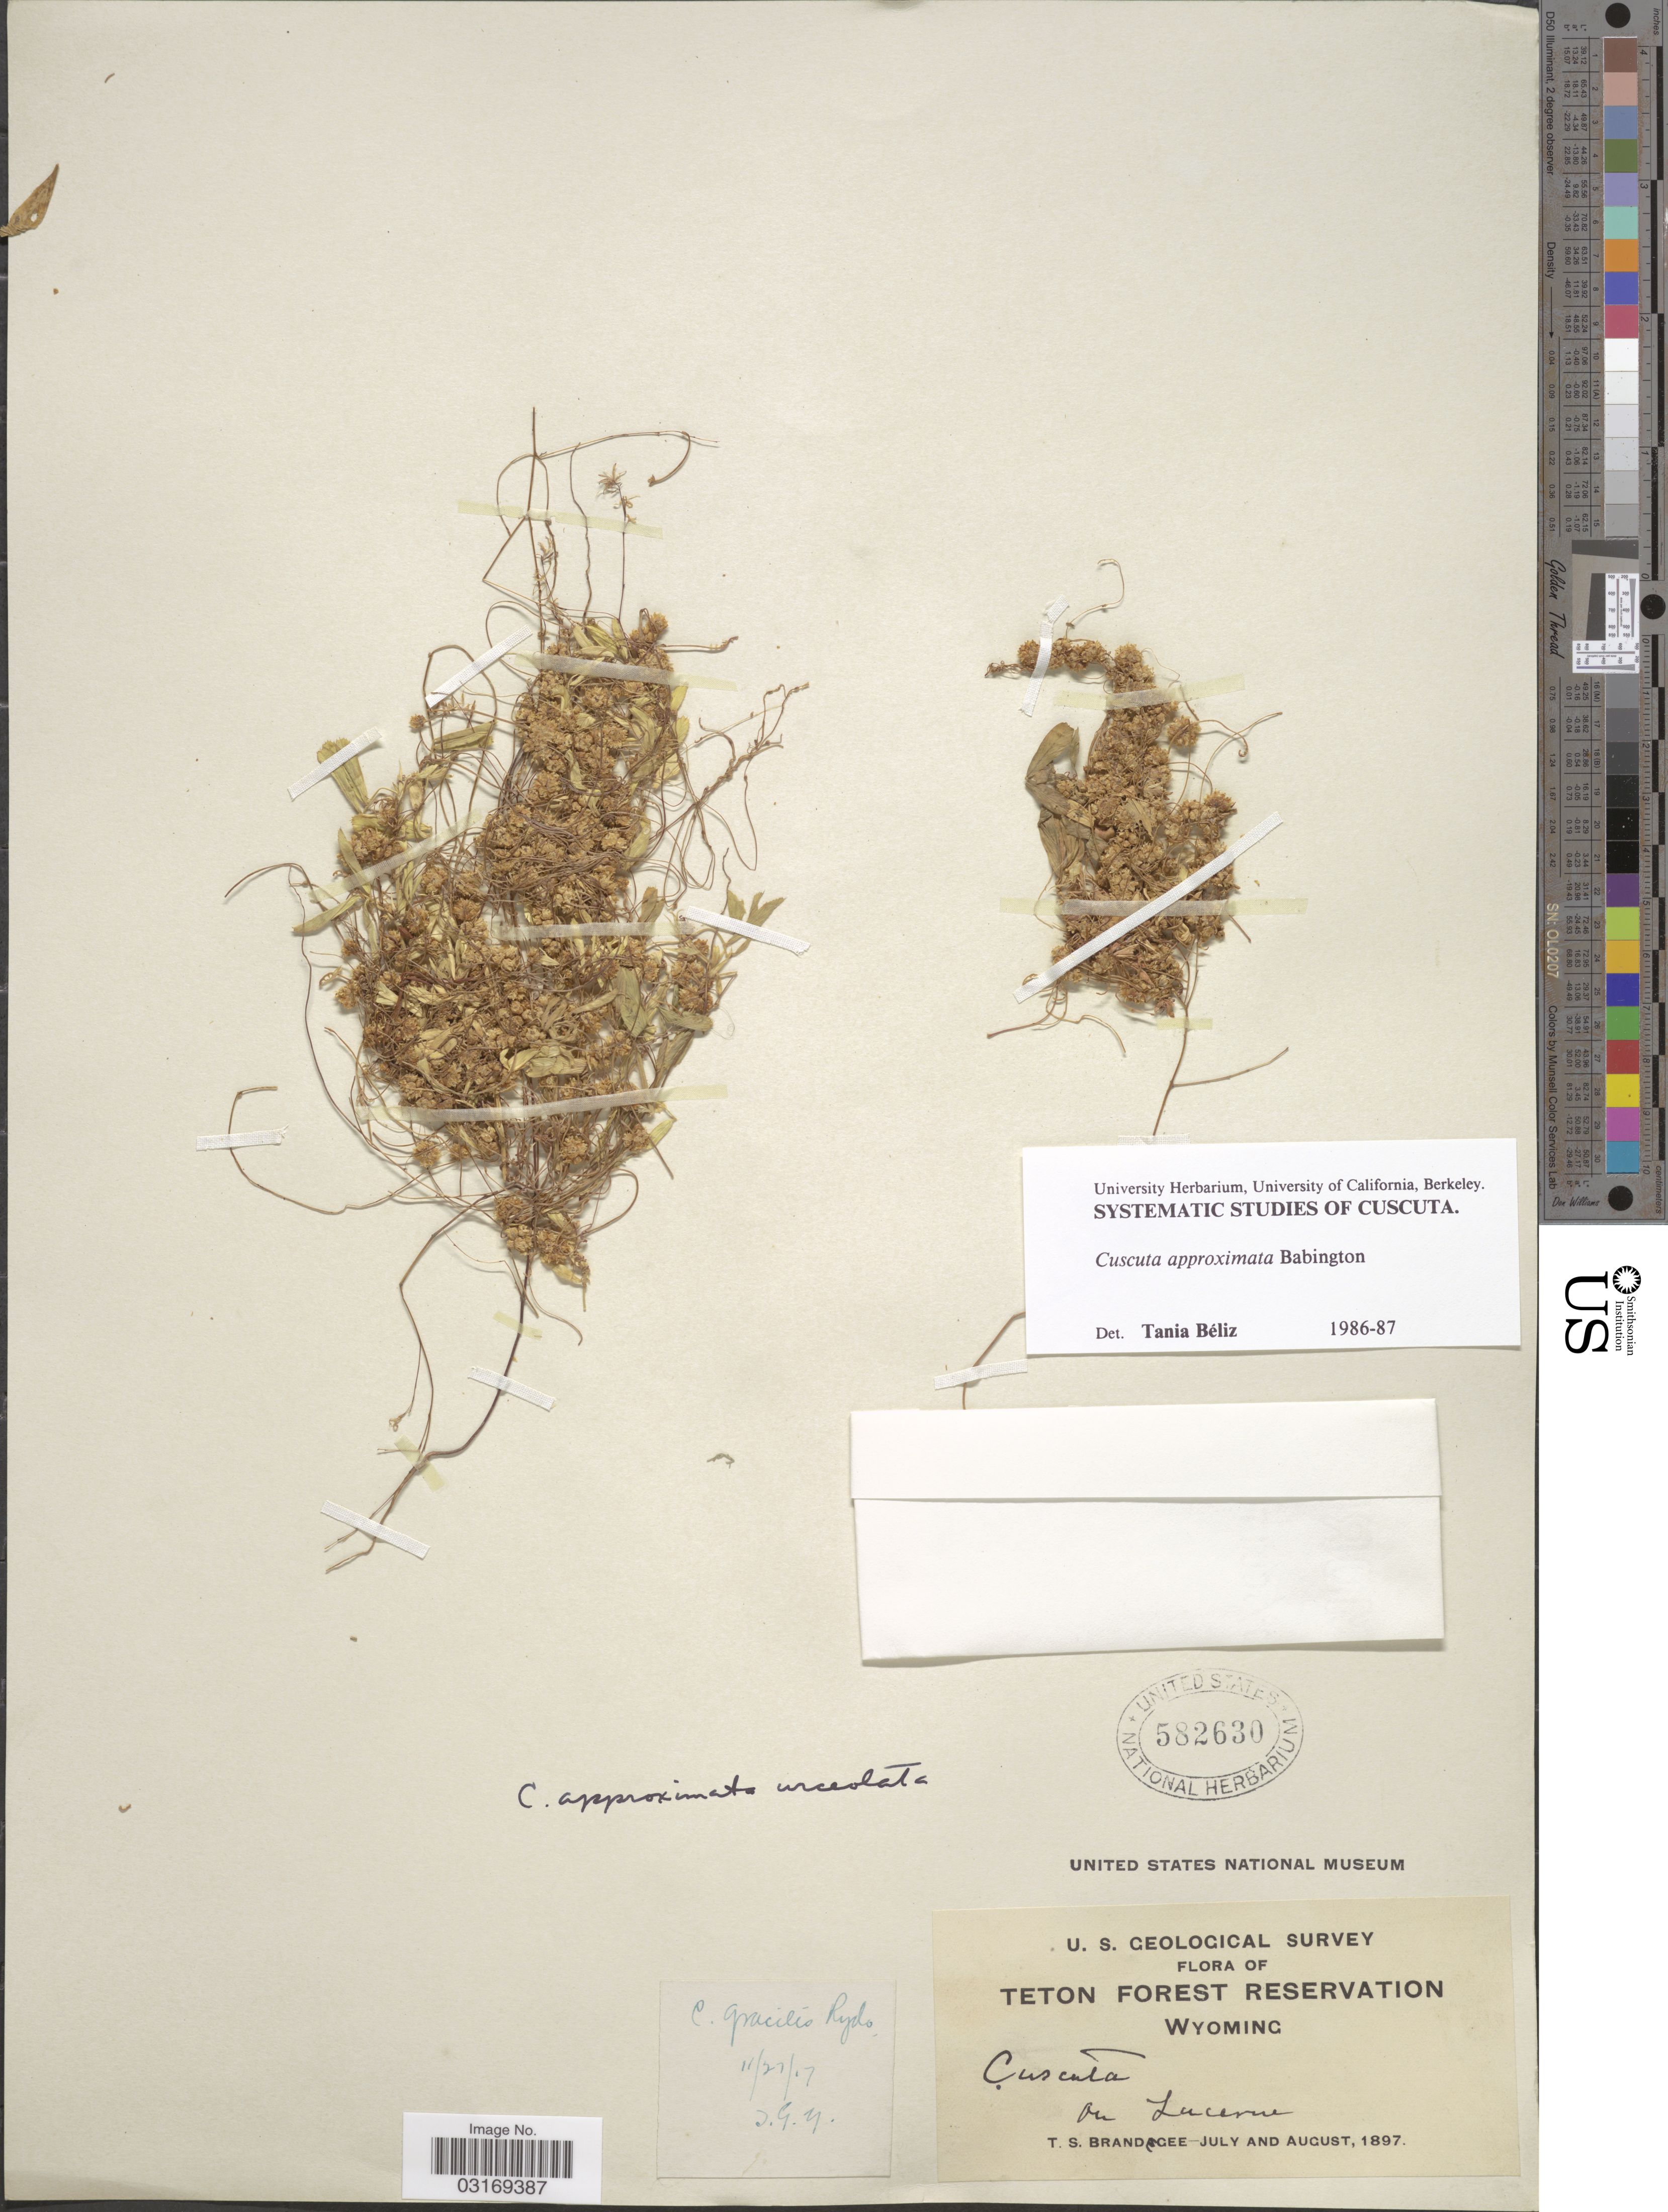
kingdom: Plantae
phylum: Tracheophyta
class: Magnoliopsida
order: Solanales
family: Convolvulaceae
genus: Cuscuta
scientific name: Cuscuta approximata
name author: Bab.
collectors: T. S. Brandegee (herbarium)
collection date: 1897-07/1897-08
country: United States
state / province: Wyoming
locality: Teton Forest Reservation. On Lucerne.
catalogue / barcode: US 582630